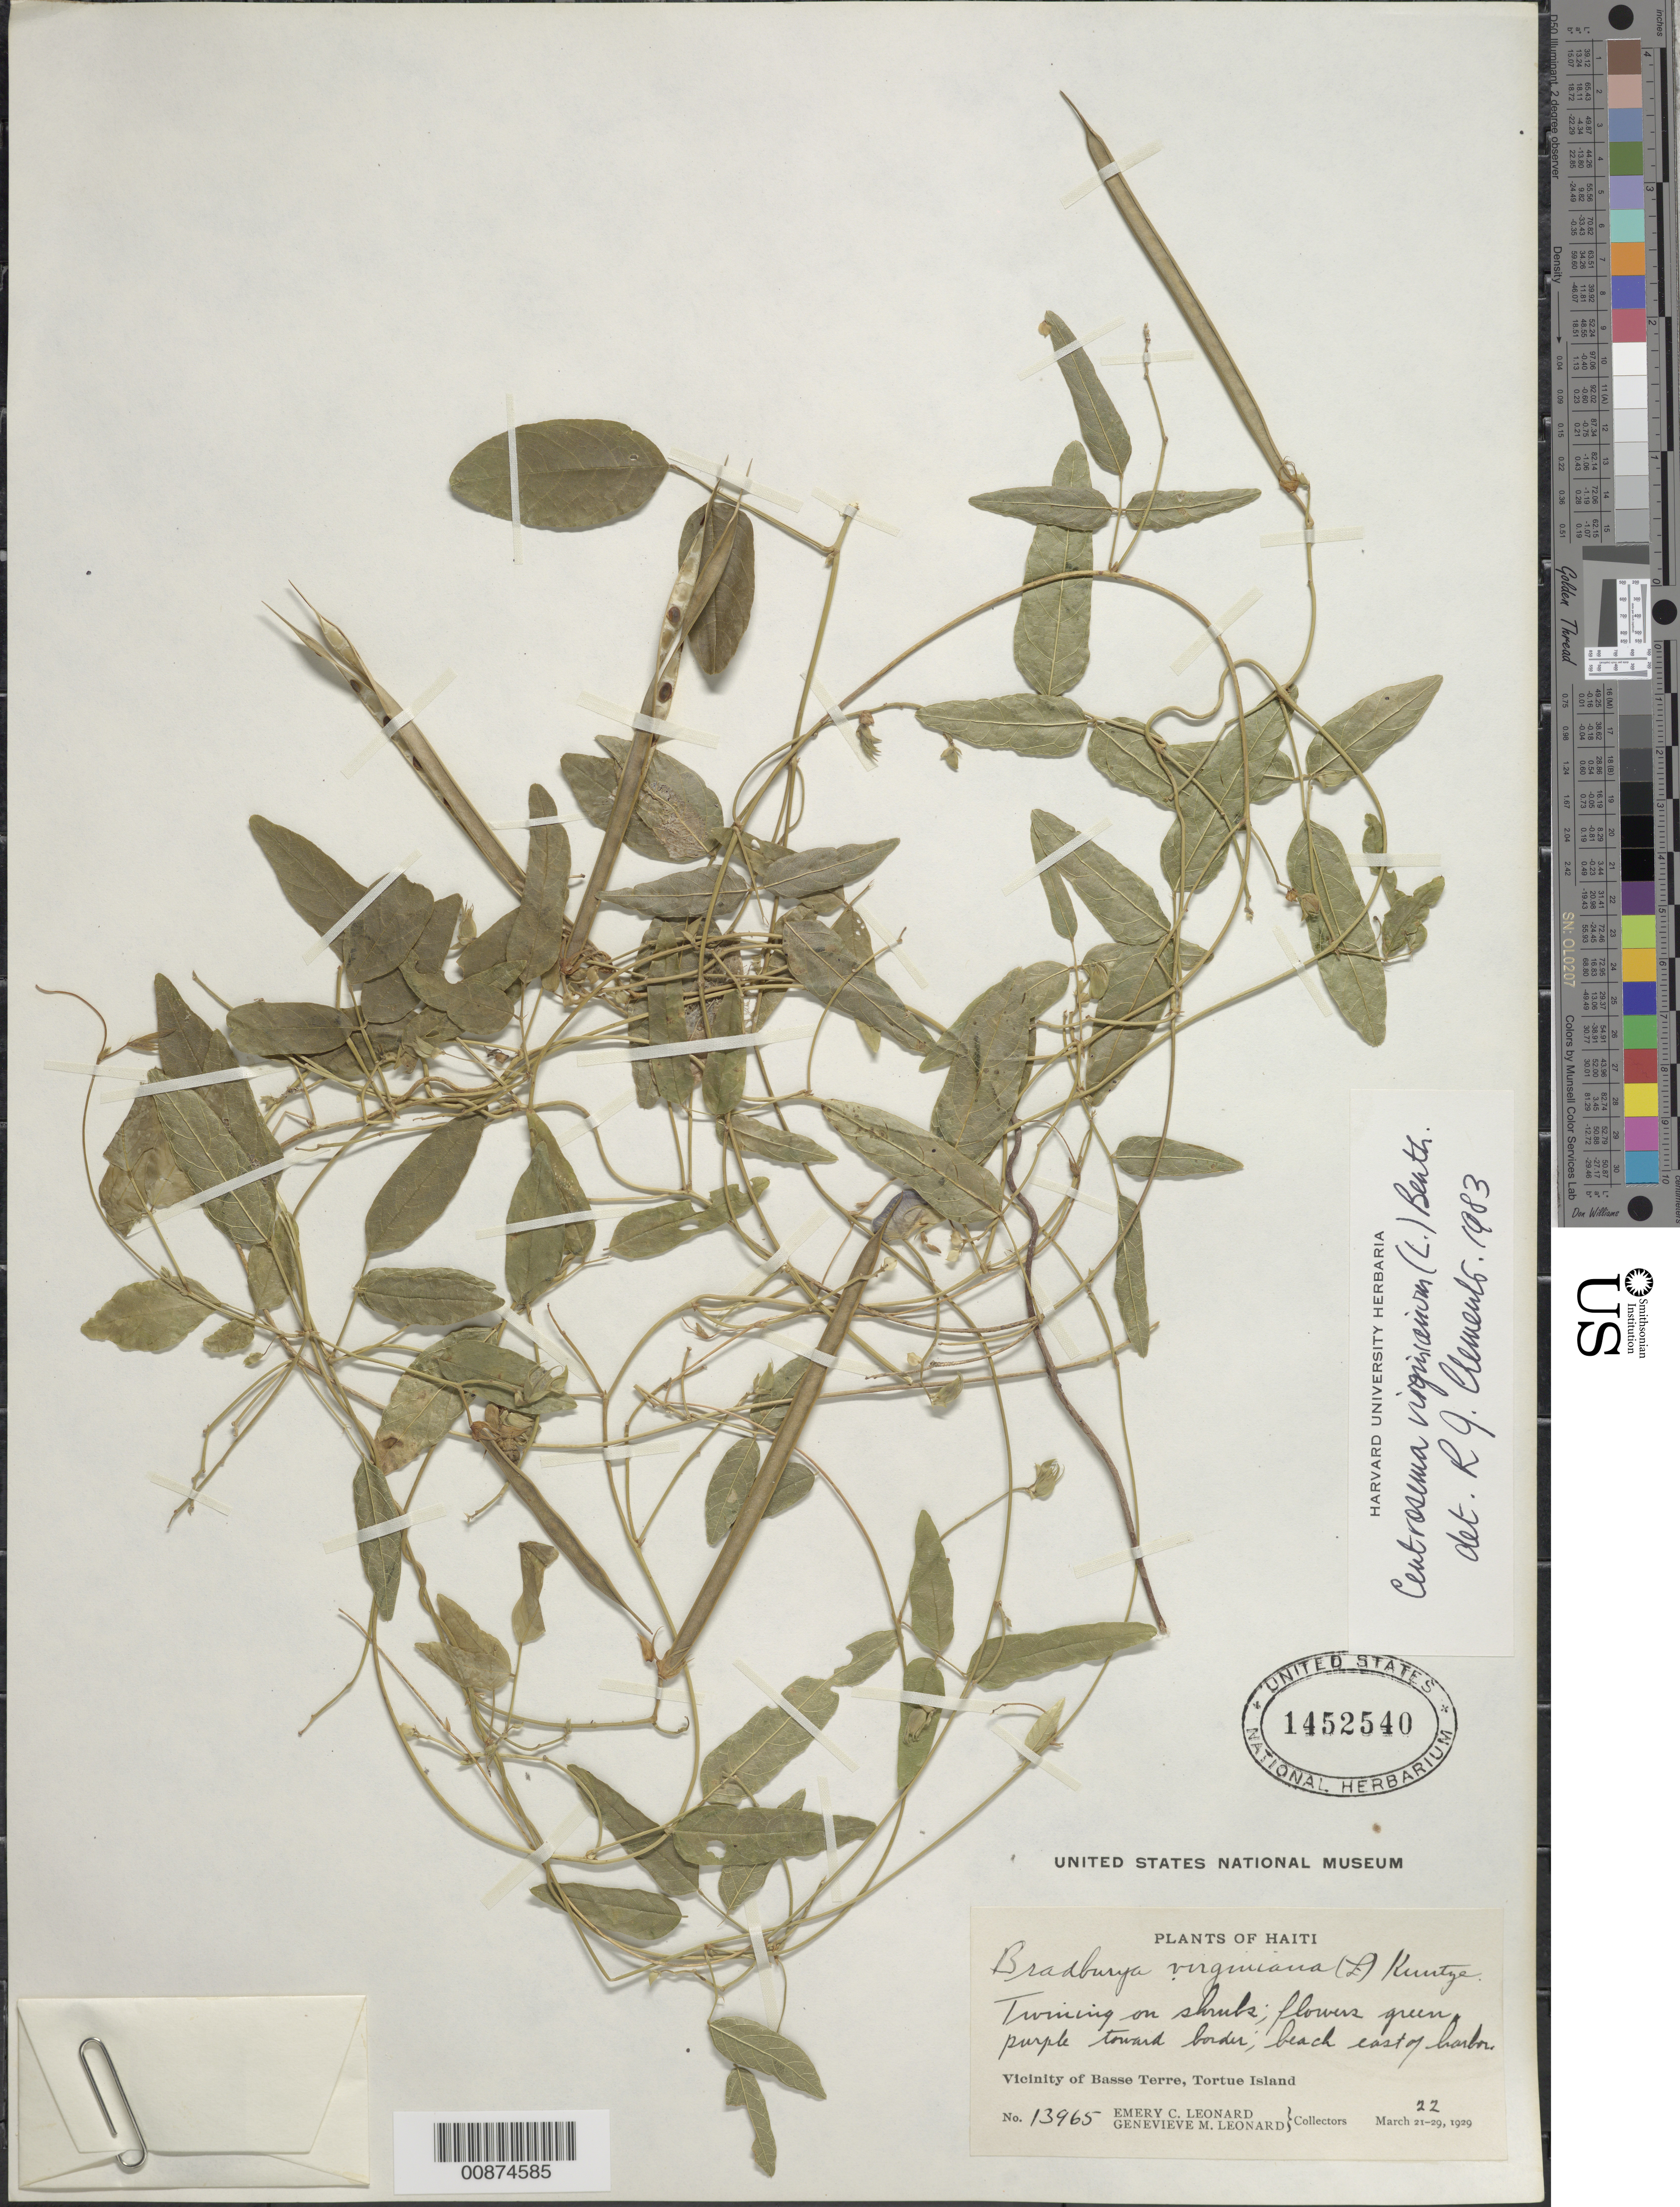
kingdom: Plantae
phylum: Tracheophyta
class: Magnoliopsida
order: Fabales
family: Fabaceae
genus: Centrosema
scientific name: Centrosema virginianum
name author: (L.) Benth.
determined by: Clements, R. J.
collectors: E. C. Leonard & G. M. Leonard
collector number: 13965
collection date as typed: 22 Mar 1929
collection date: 1929-03-22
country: Haiti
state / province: Nord-Óuest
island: Île de la Tortue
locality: Vicinity of Basse Terre, Tortue Island. Beach east of harbor.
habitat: Twining on shrubs. Beach.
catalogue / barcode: US 1452540